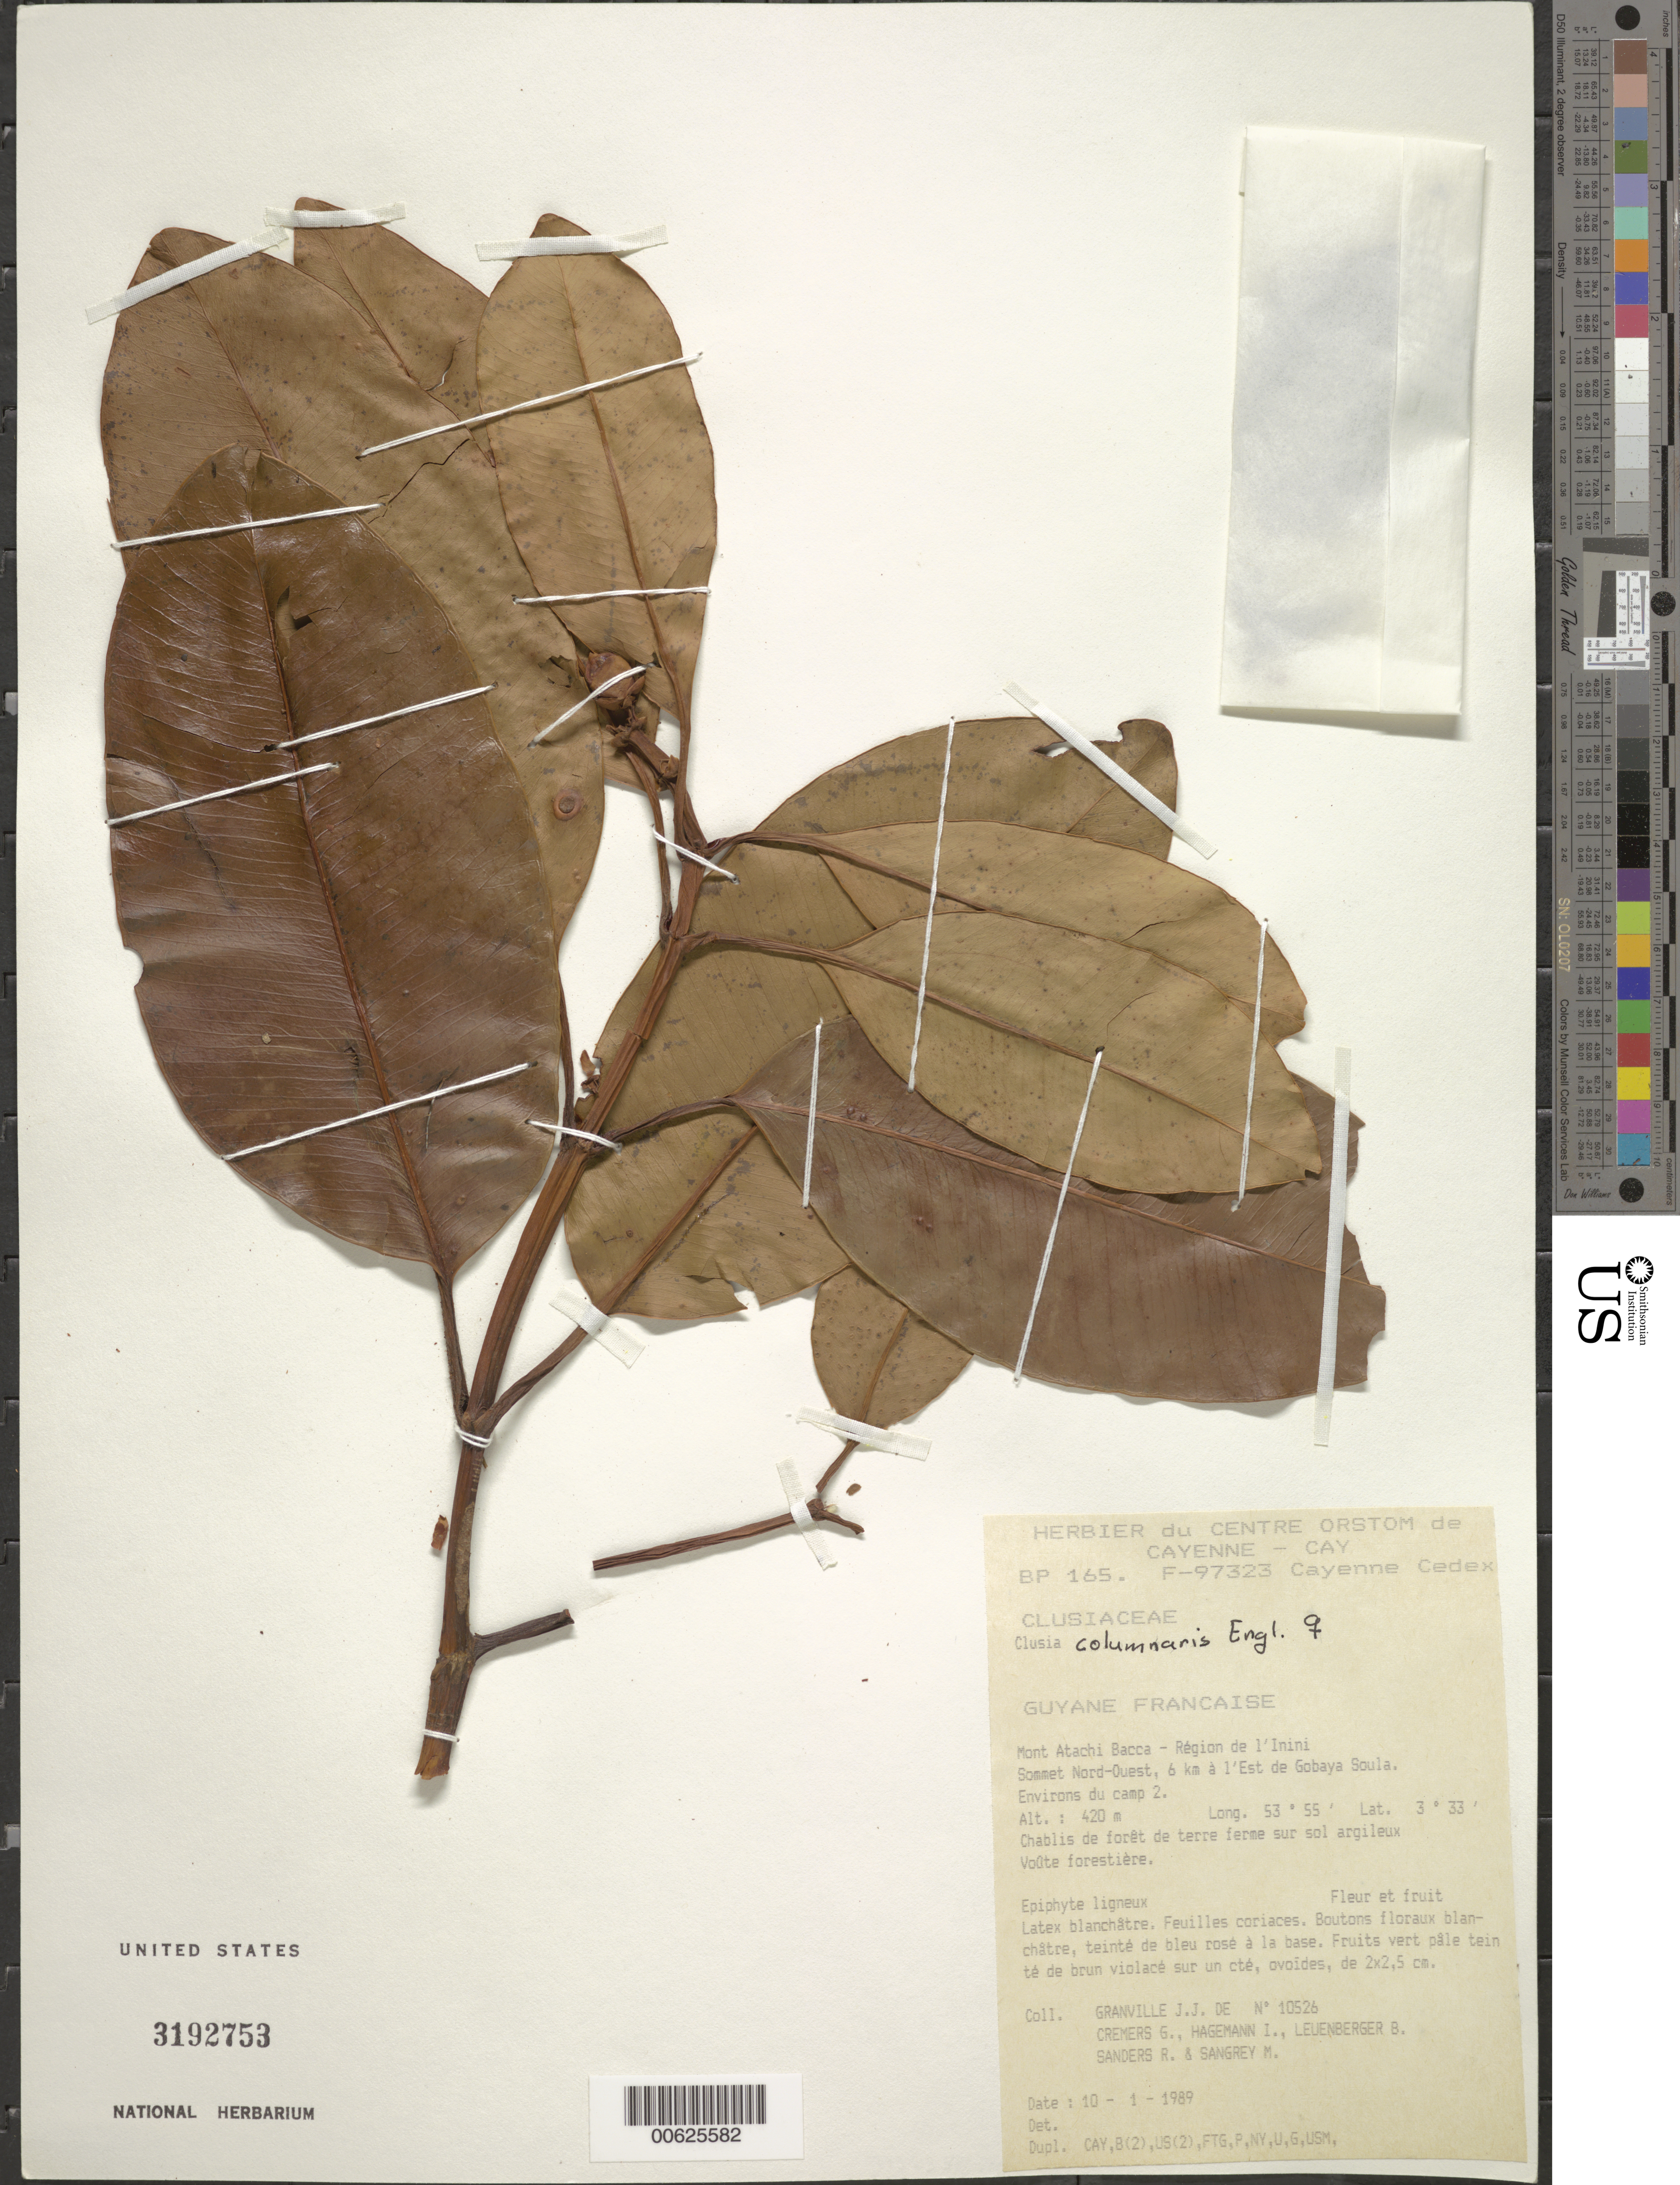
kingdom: Plantae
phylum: Tracheophyta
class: Magnoliopsida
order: Malpighiales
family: Clusiaceae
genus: Clusia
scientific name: Clusia columnaris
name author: Engl.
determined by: Pipoly, J. J., III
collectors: J.-J. de Granville, G. Cremers, J. Hagemann, B. E. Leuenberger & M. S. Sangrey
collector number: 10526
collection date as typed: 10-Jan-89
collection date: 1989-01-10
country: French Guiana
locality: Mont Atachi Bacca, région de l'Inini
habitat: Chablis de forêt de terre ferme sur sol argileux. Voute forestiere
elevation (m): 420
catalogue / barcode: US 3192753